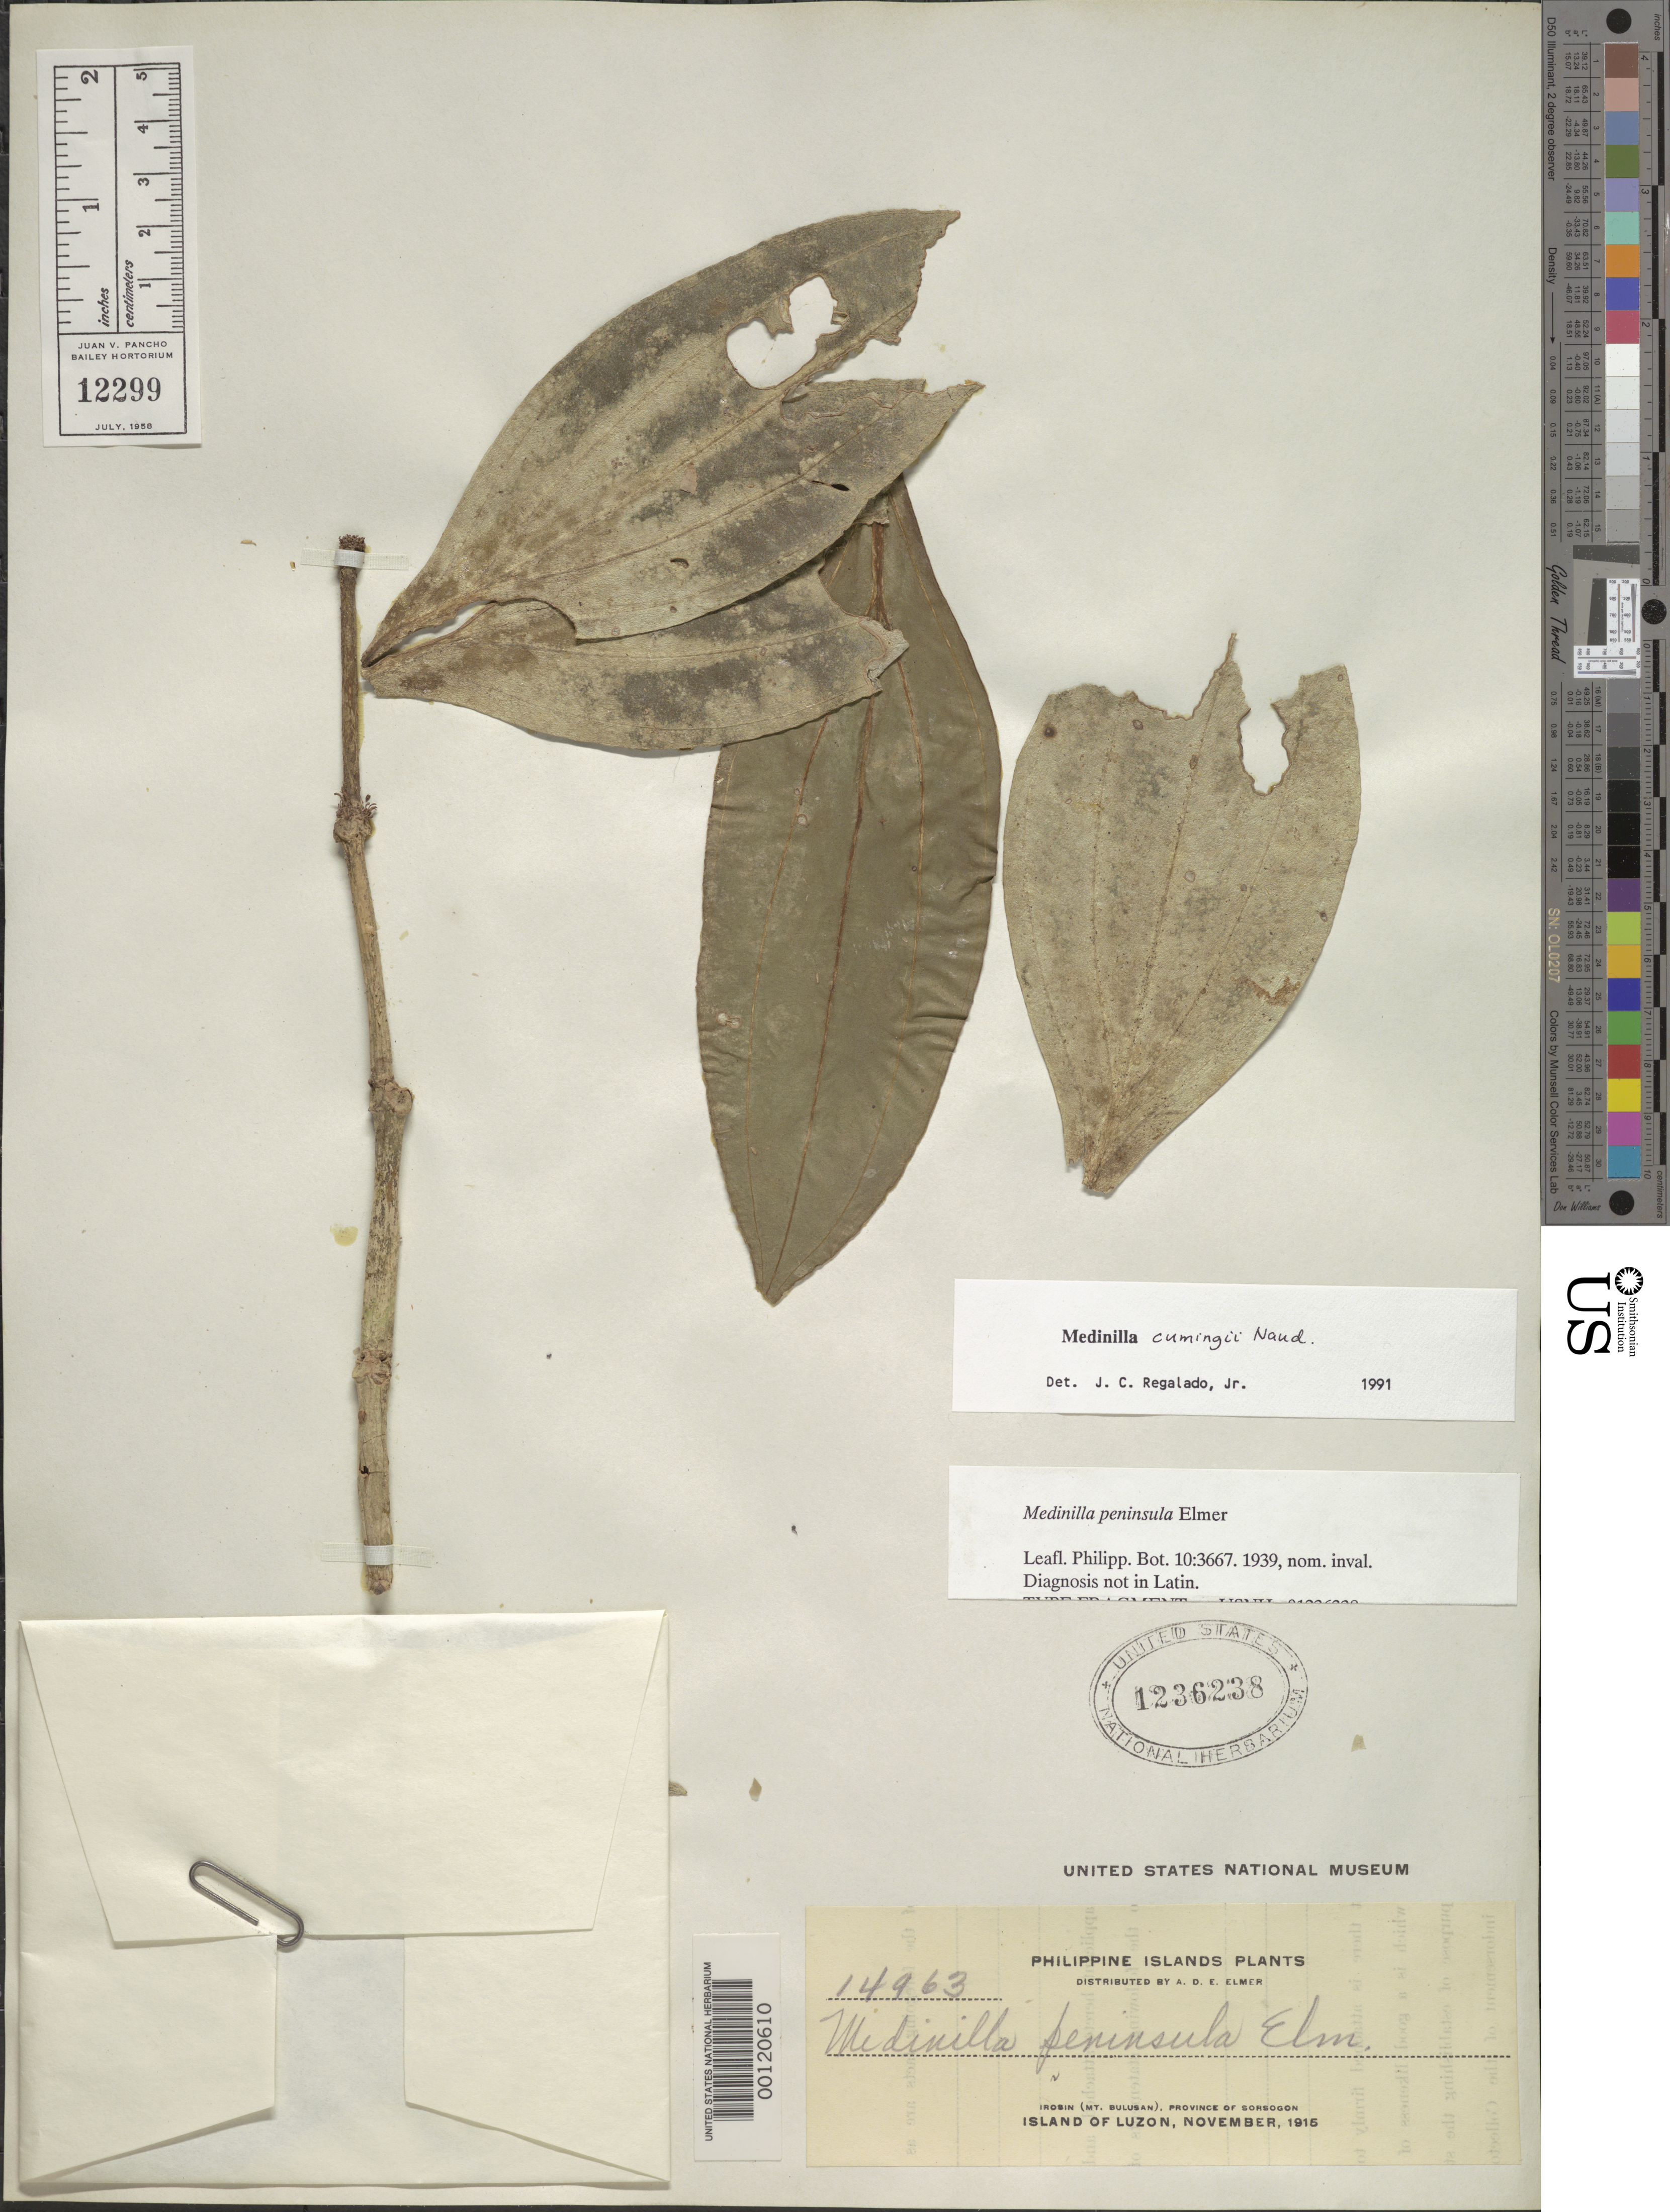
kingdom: Plantae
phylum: Tracheophyta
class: Magnoliopsida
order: Myrtales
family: Melastomataceae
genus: Medinilla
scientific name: Medinilla peninsula Elmer, nom. inval.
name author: Elmer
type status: Voucher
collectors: A. D. E. Elmer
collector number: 14963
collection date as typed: Nov 1915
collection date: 1915-11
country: Philippines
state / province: Bicol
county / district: Sorsogon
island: Luzon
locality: Irosin, Mt. Bulusan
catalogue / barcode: US 1236238